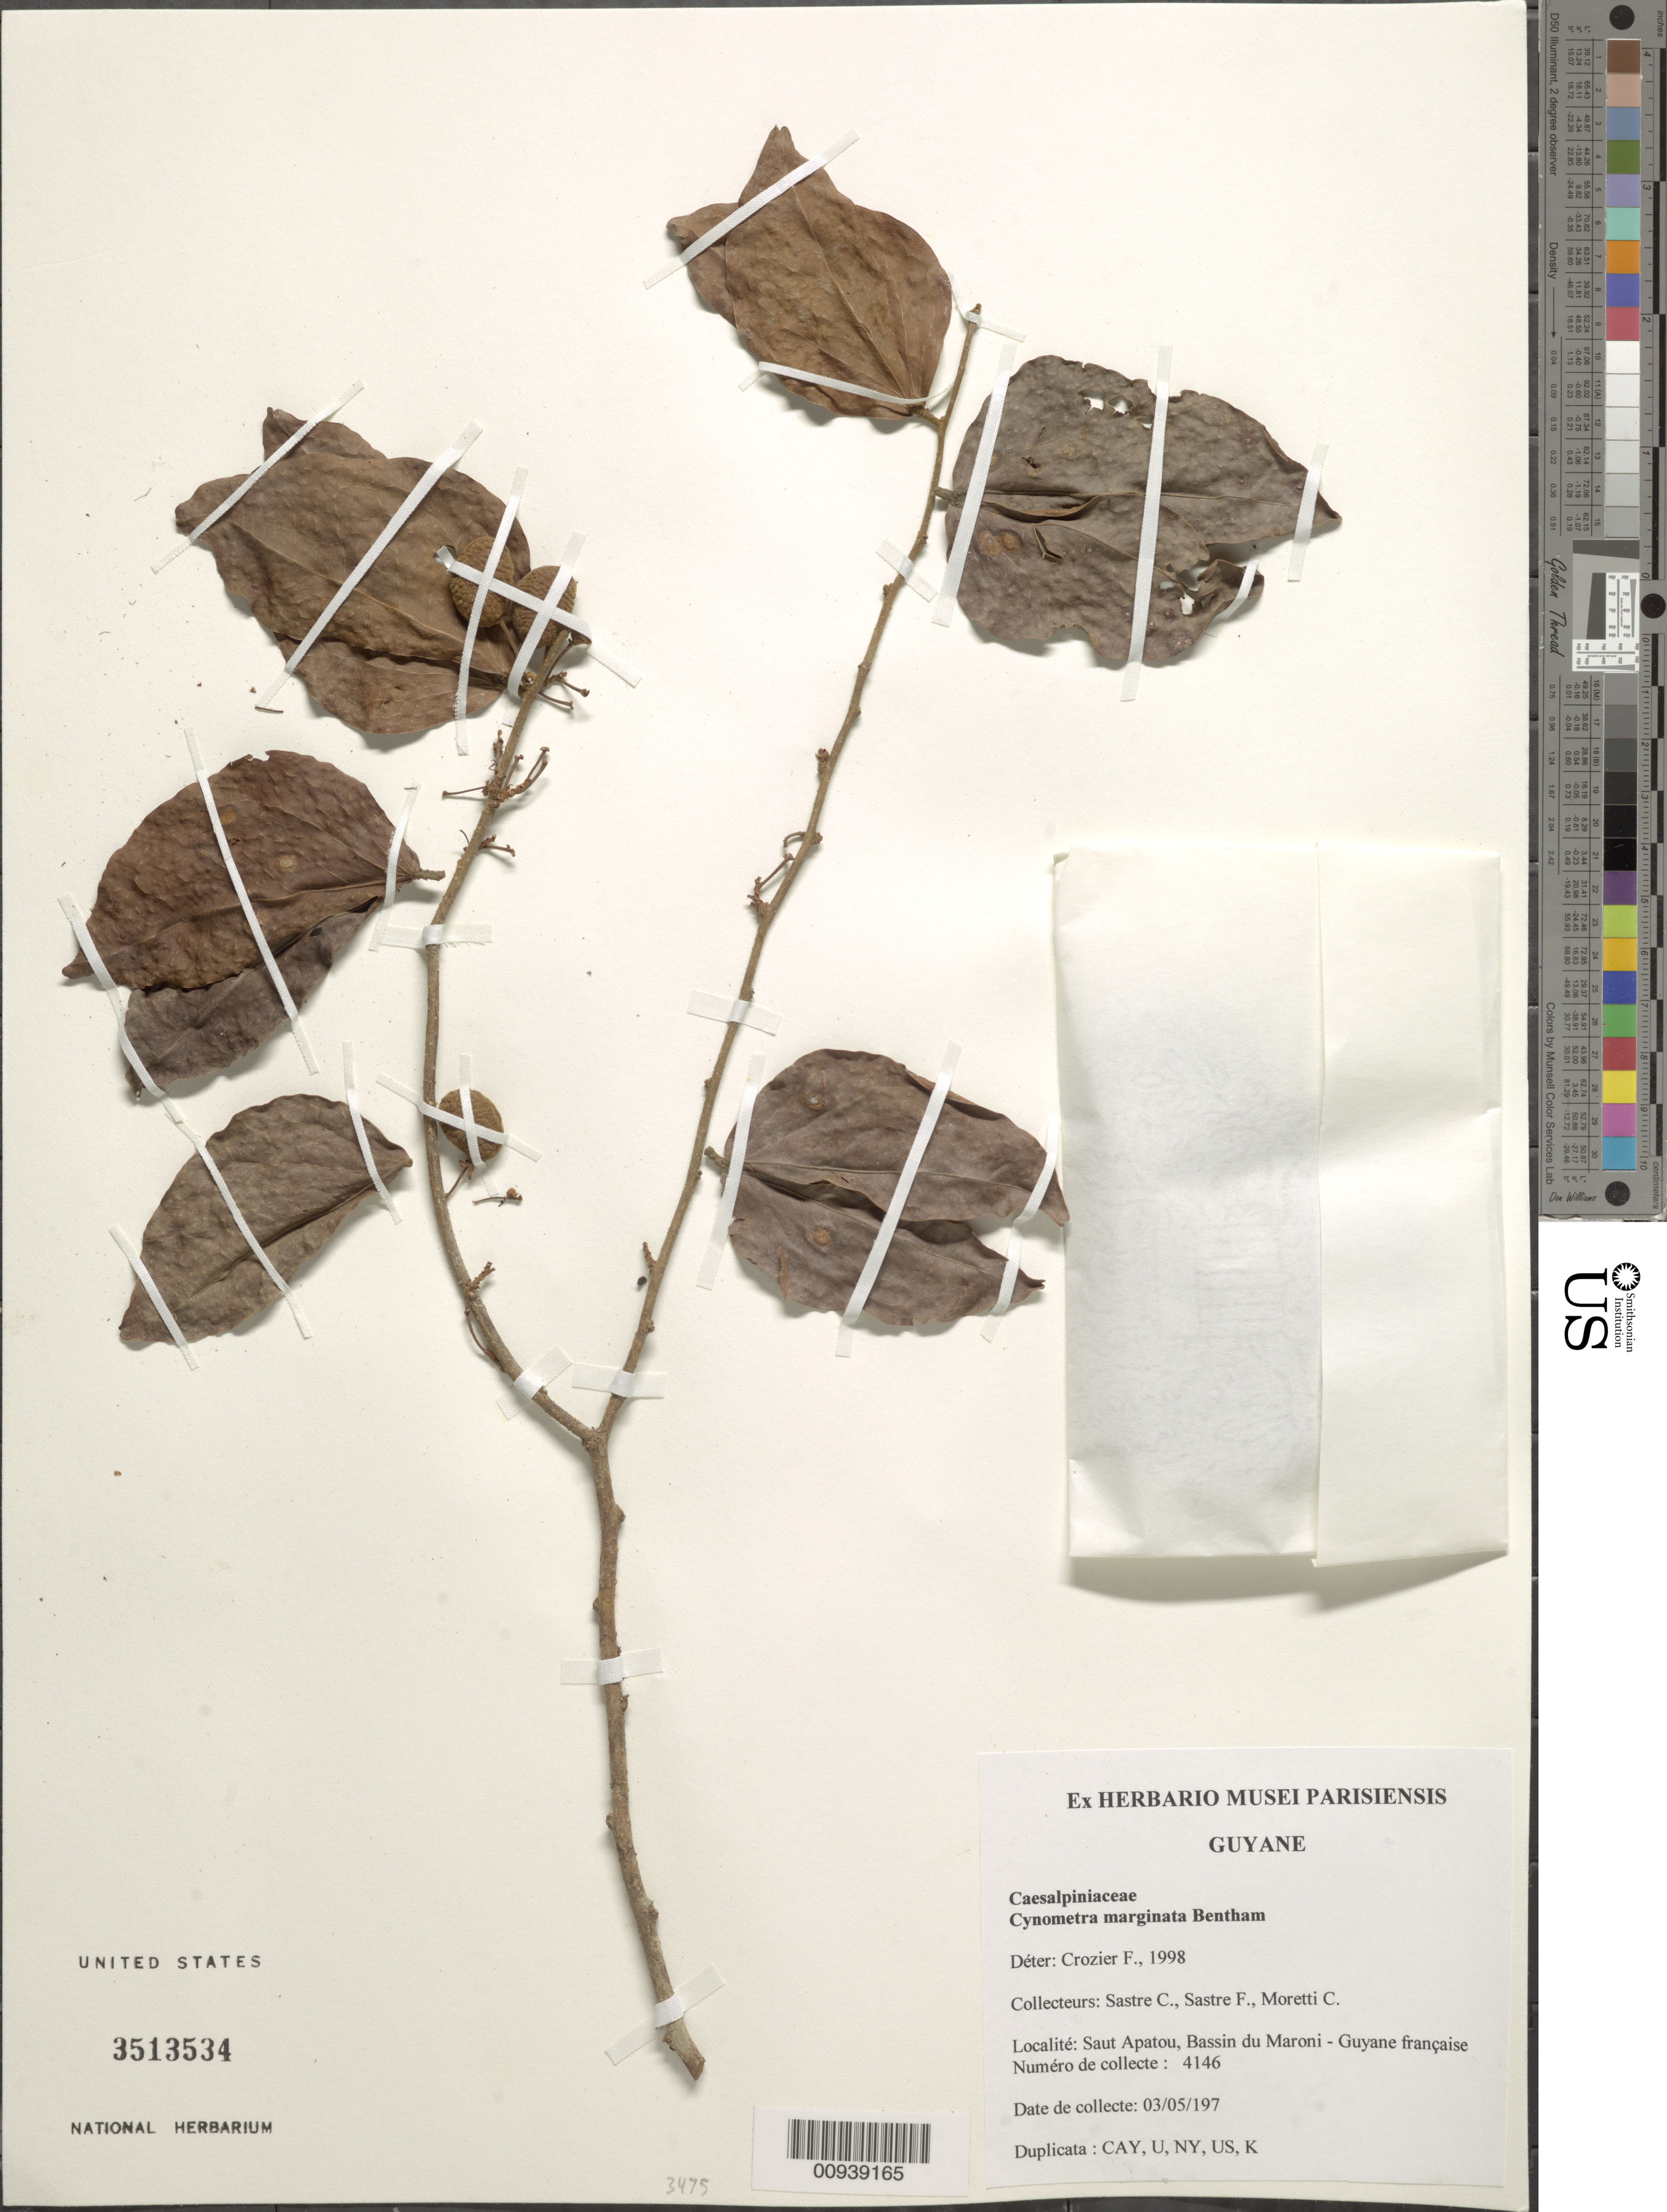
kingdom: Plantae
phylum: Tracheophyta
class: Magnoliopsida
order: Fabales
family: Fabaceae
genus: Cynometra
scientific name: Cynometra marginata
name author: Benth.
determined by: Crozier, F.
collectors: C. H. L. Sastre, F. Sastre & C. Moretti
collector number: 4146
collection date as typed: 3-May-75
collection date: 1975-05-03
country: French Guiana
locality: Saut Apatou, Bassin du Maroni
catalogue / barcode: US 3513534